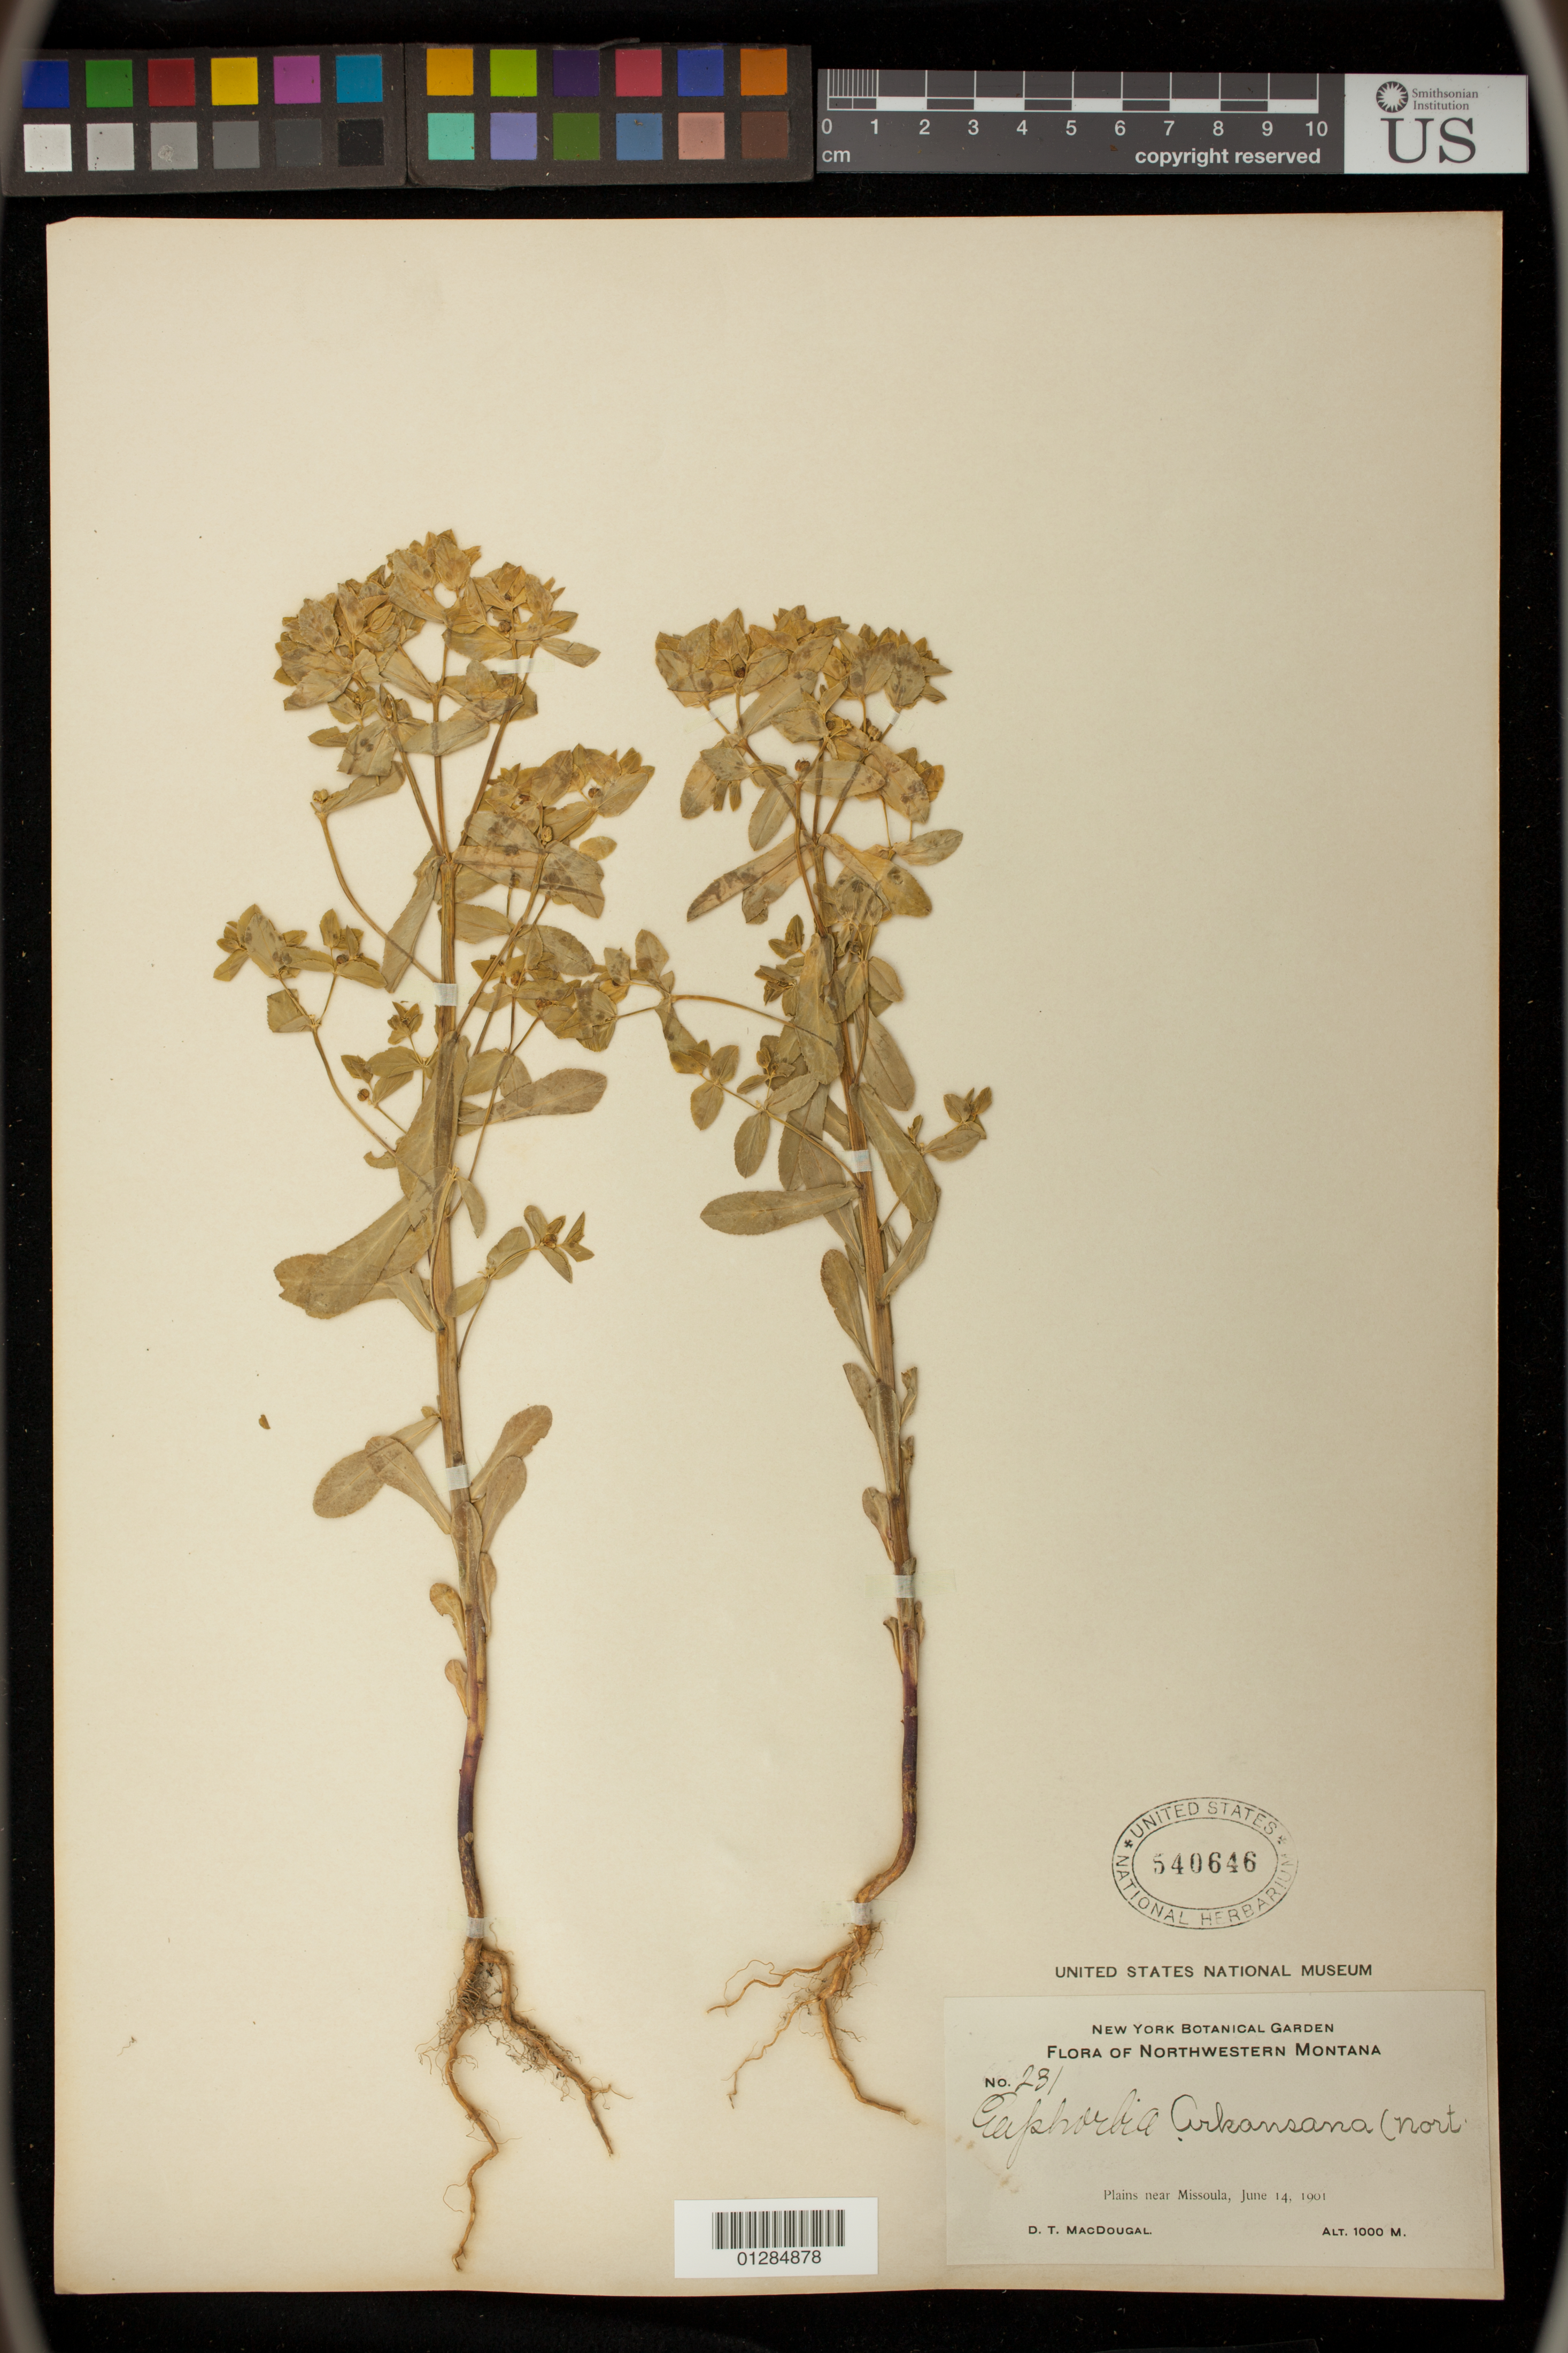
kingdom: Plantae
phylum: Tracheophyta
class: Magnoliopsida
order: Malpighiales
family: Euphorbiaceae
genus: Euphorbia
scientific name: Euphorbia spathulata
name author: Lam.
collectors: D. T. MacDougal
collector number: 231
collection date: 1901-06-14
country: United States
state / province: Montana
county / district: Missoula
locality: Plains near Missoula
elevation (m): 1000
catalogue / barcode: US 540646